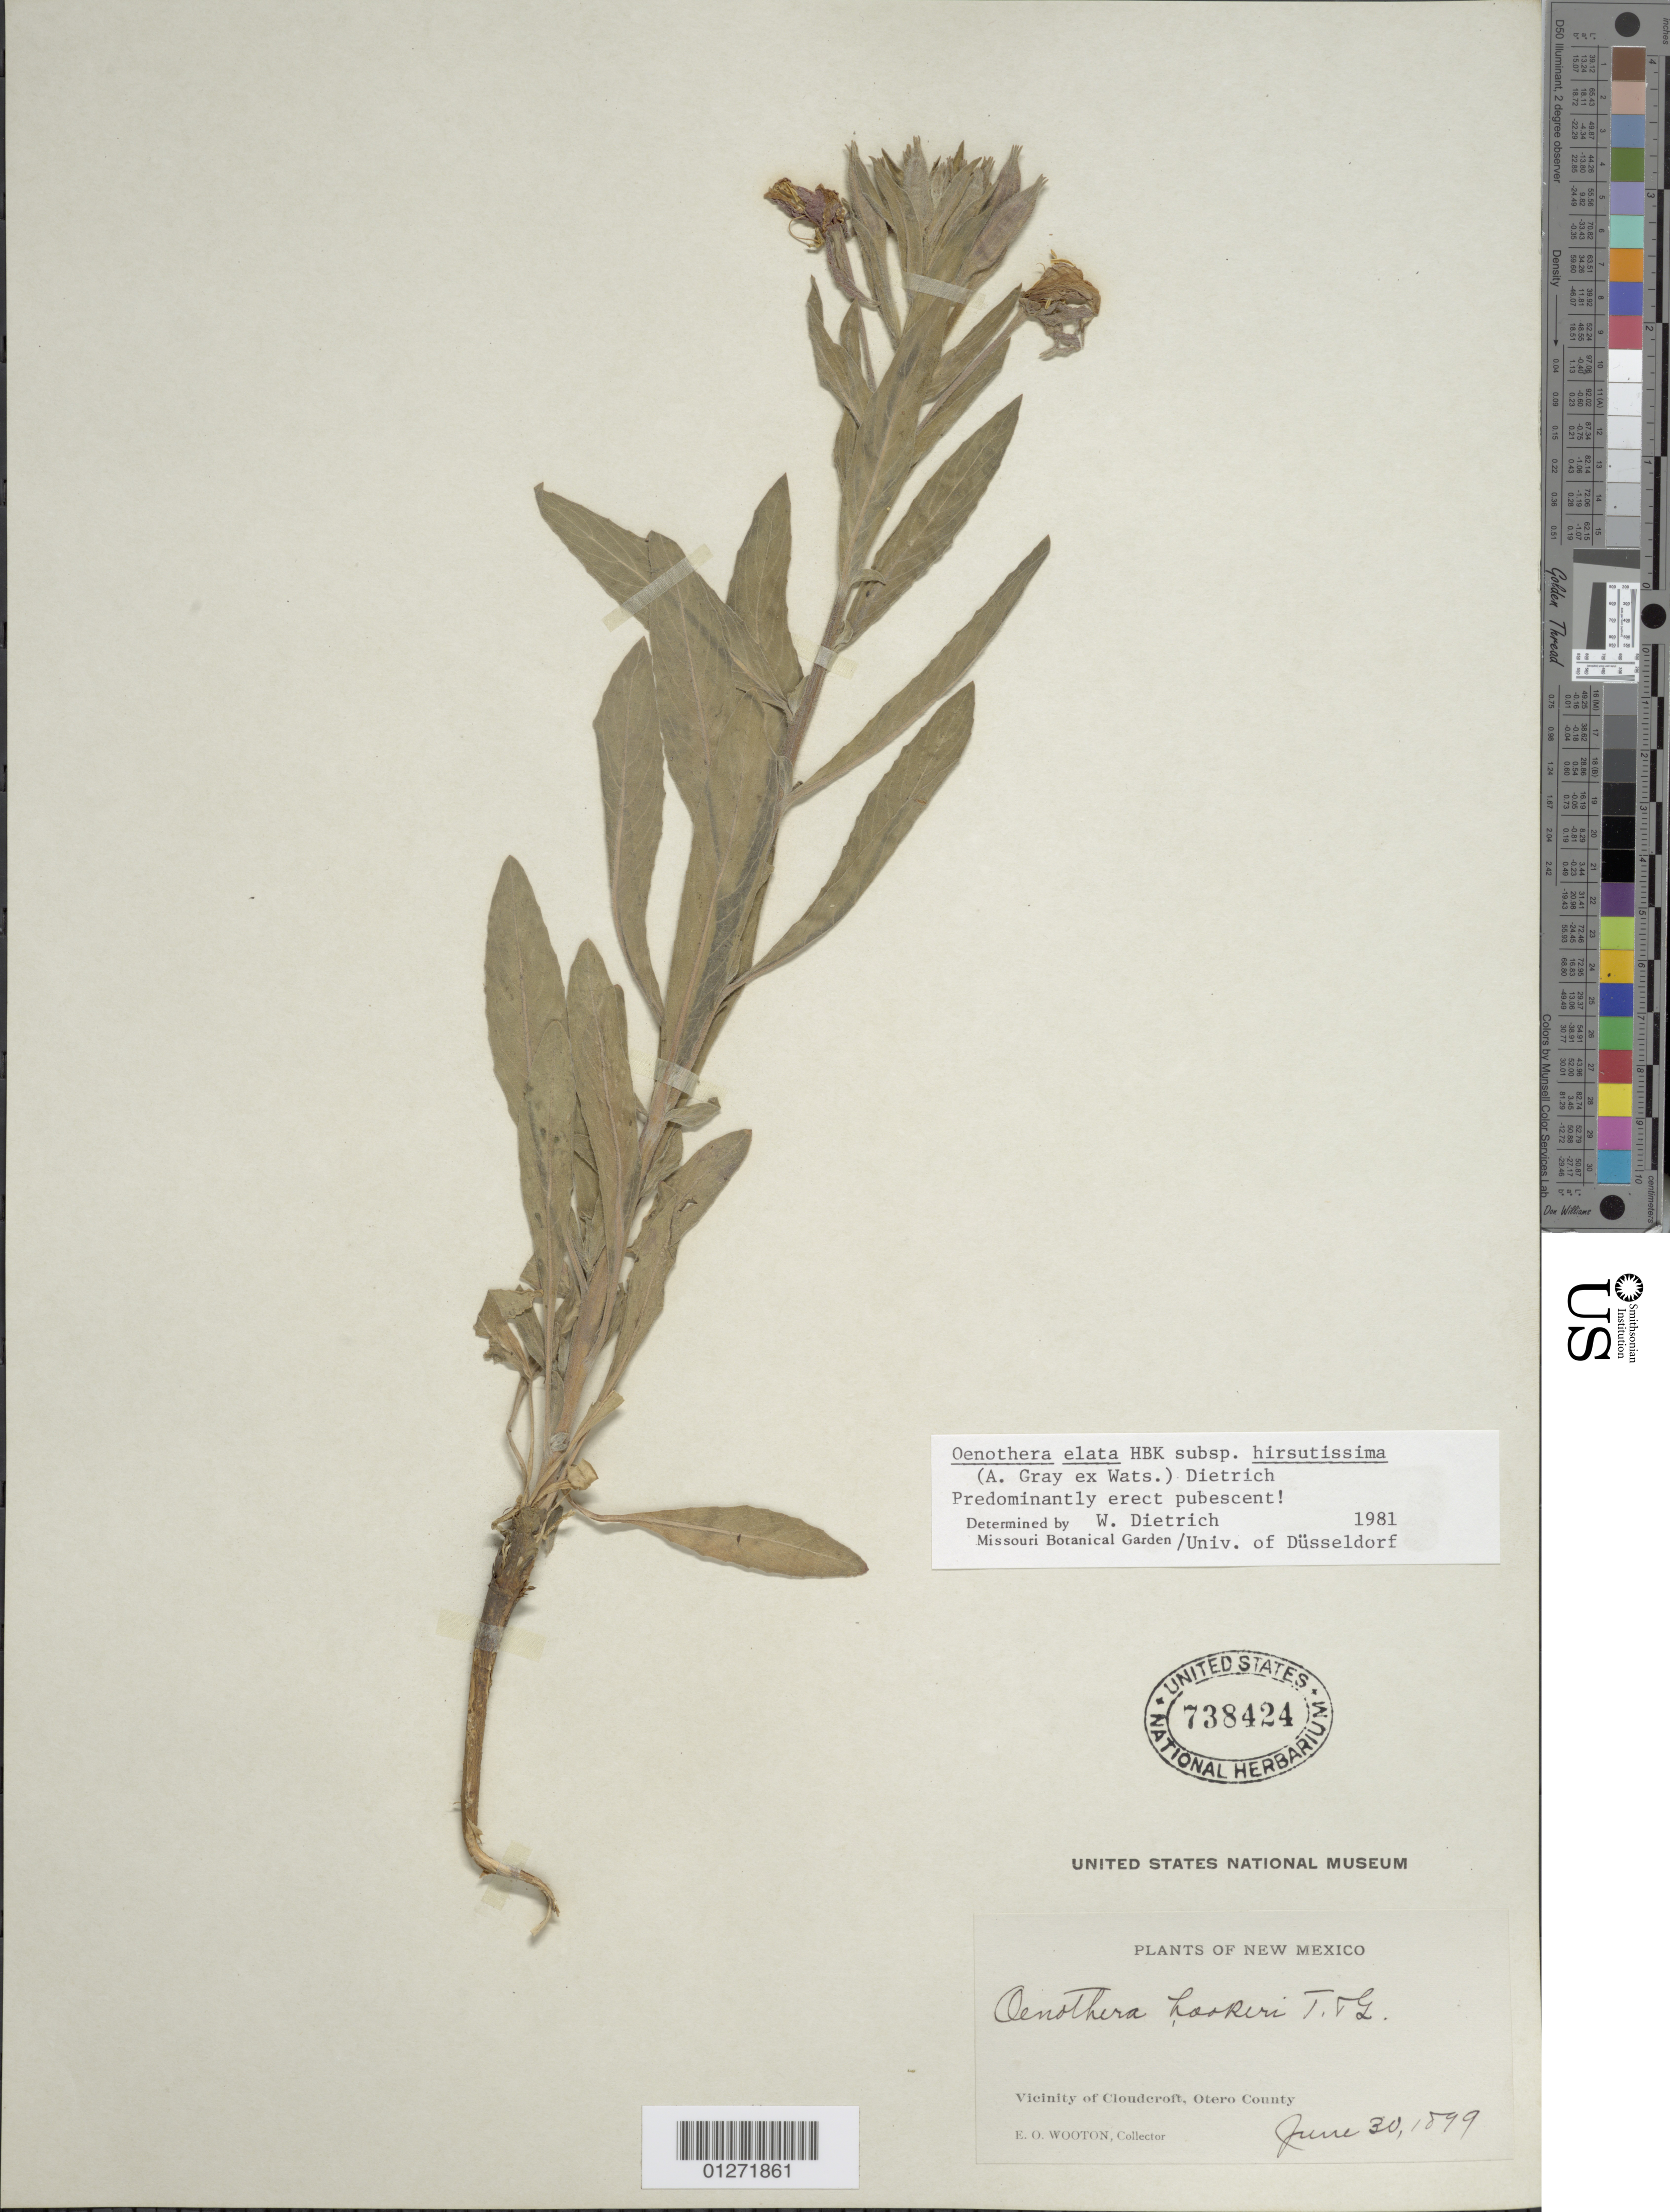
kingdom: Plantae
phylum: Tracheophyta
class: Magnoliopsida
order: Myrtales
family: Onagraceae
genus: Oenothera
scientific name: Oenothera elata subsp. hirsutissima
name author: (A. Gray ex S. Watson) W. Dietr.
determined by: Dietrich, W.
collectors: E. O. Wooton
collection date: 1899-06-30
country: United States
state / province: New Mexico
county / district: Otero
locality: Vicinity of Clouderoft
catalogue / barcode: US 738424